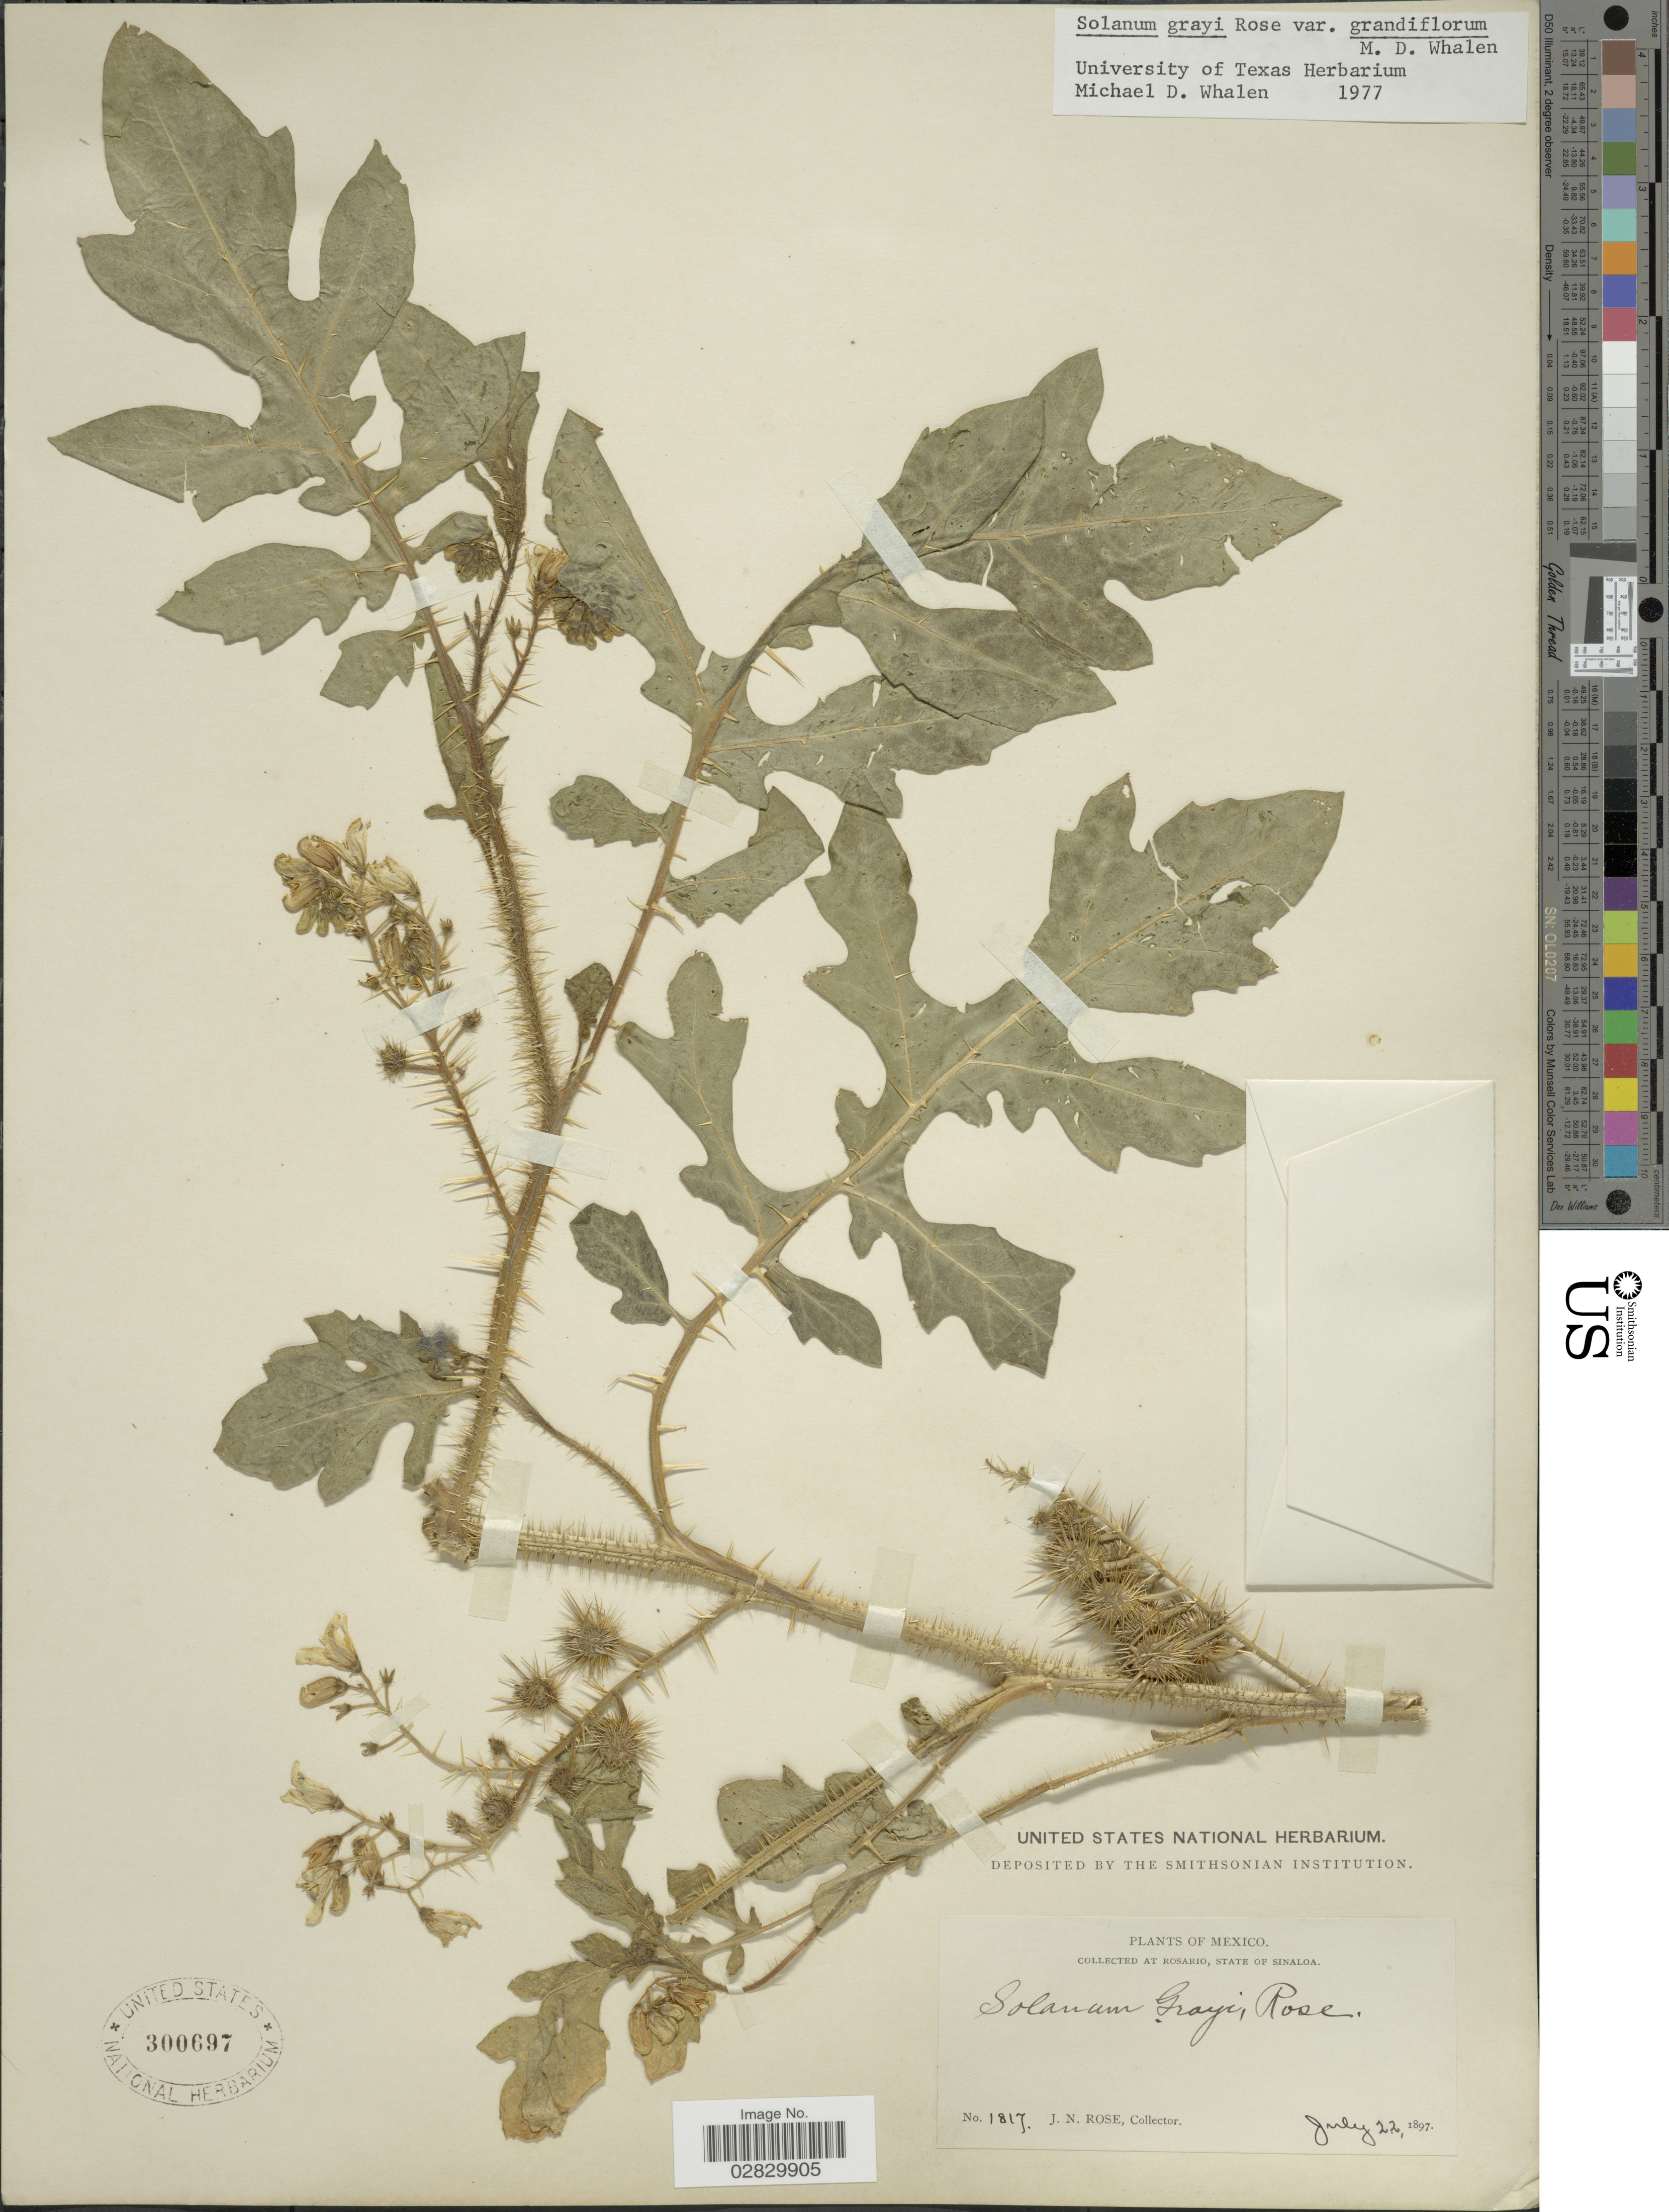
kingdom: Plantae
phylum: Tracheophyta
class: Magnoliopsida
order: Solanales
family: Solanaceae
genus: Solanum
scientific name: Solanum grayi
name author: Rose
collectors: J. N. Rose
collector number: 1817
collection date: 1897-07-22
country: Mexico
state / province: Sinaloa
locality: Rosario.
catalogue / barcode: US 300697